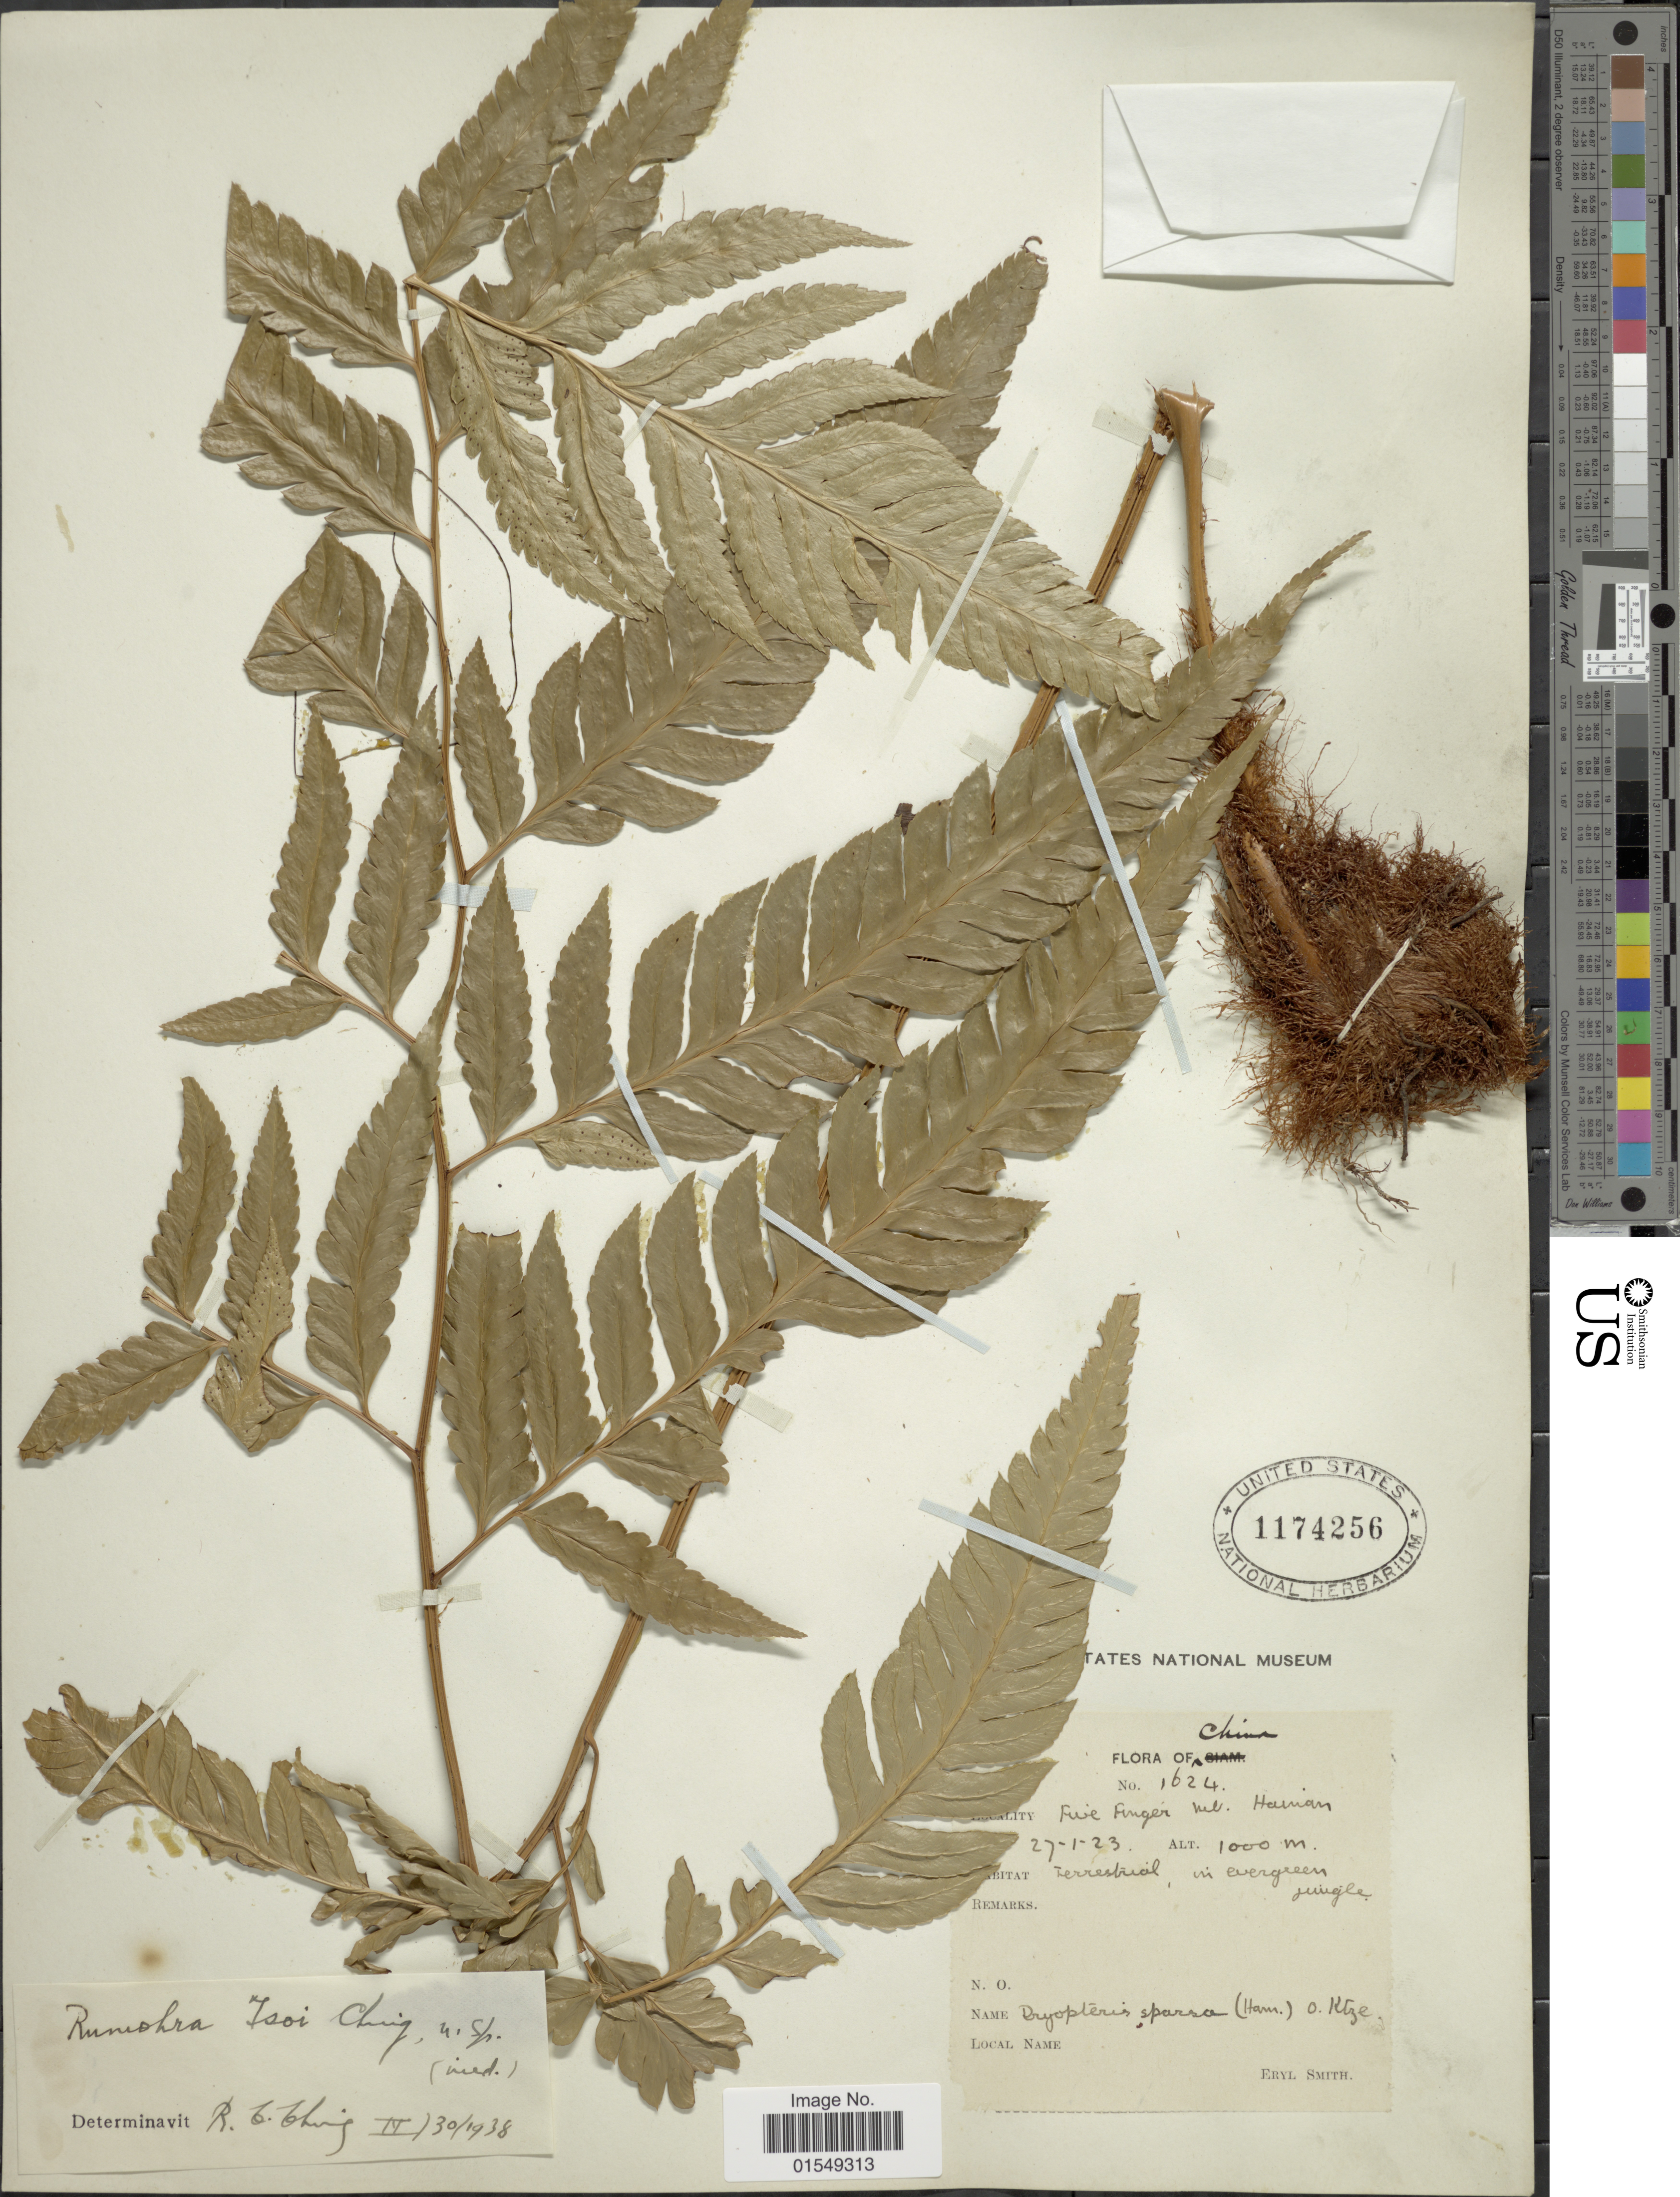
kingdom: Plantae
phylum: Tracheophyta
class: Polypodiopsida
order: Polypodiales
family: Dryopteridaceae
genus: Arachniodes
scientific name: Arachniodes sp.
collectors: C. E. Smith Jr.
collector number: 1624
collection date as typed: Transcribed d/m/y: 27/1/23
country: China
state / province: Hainan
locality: Five Finger Mt., Hainan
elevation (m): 1000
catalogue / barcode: US 1174256